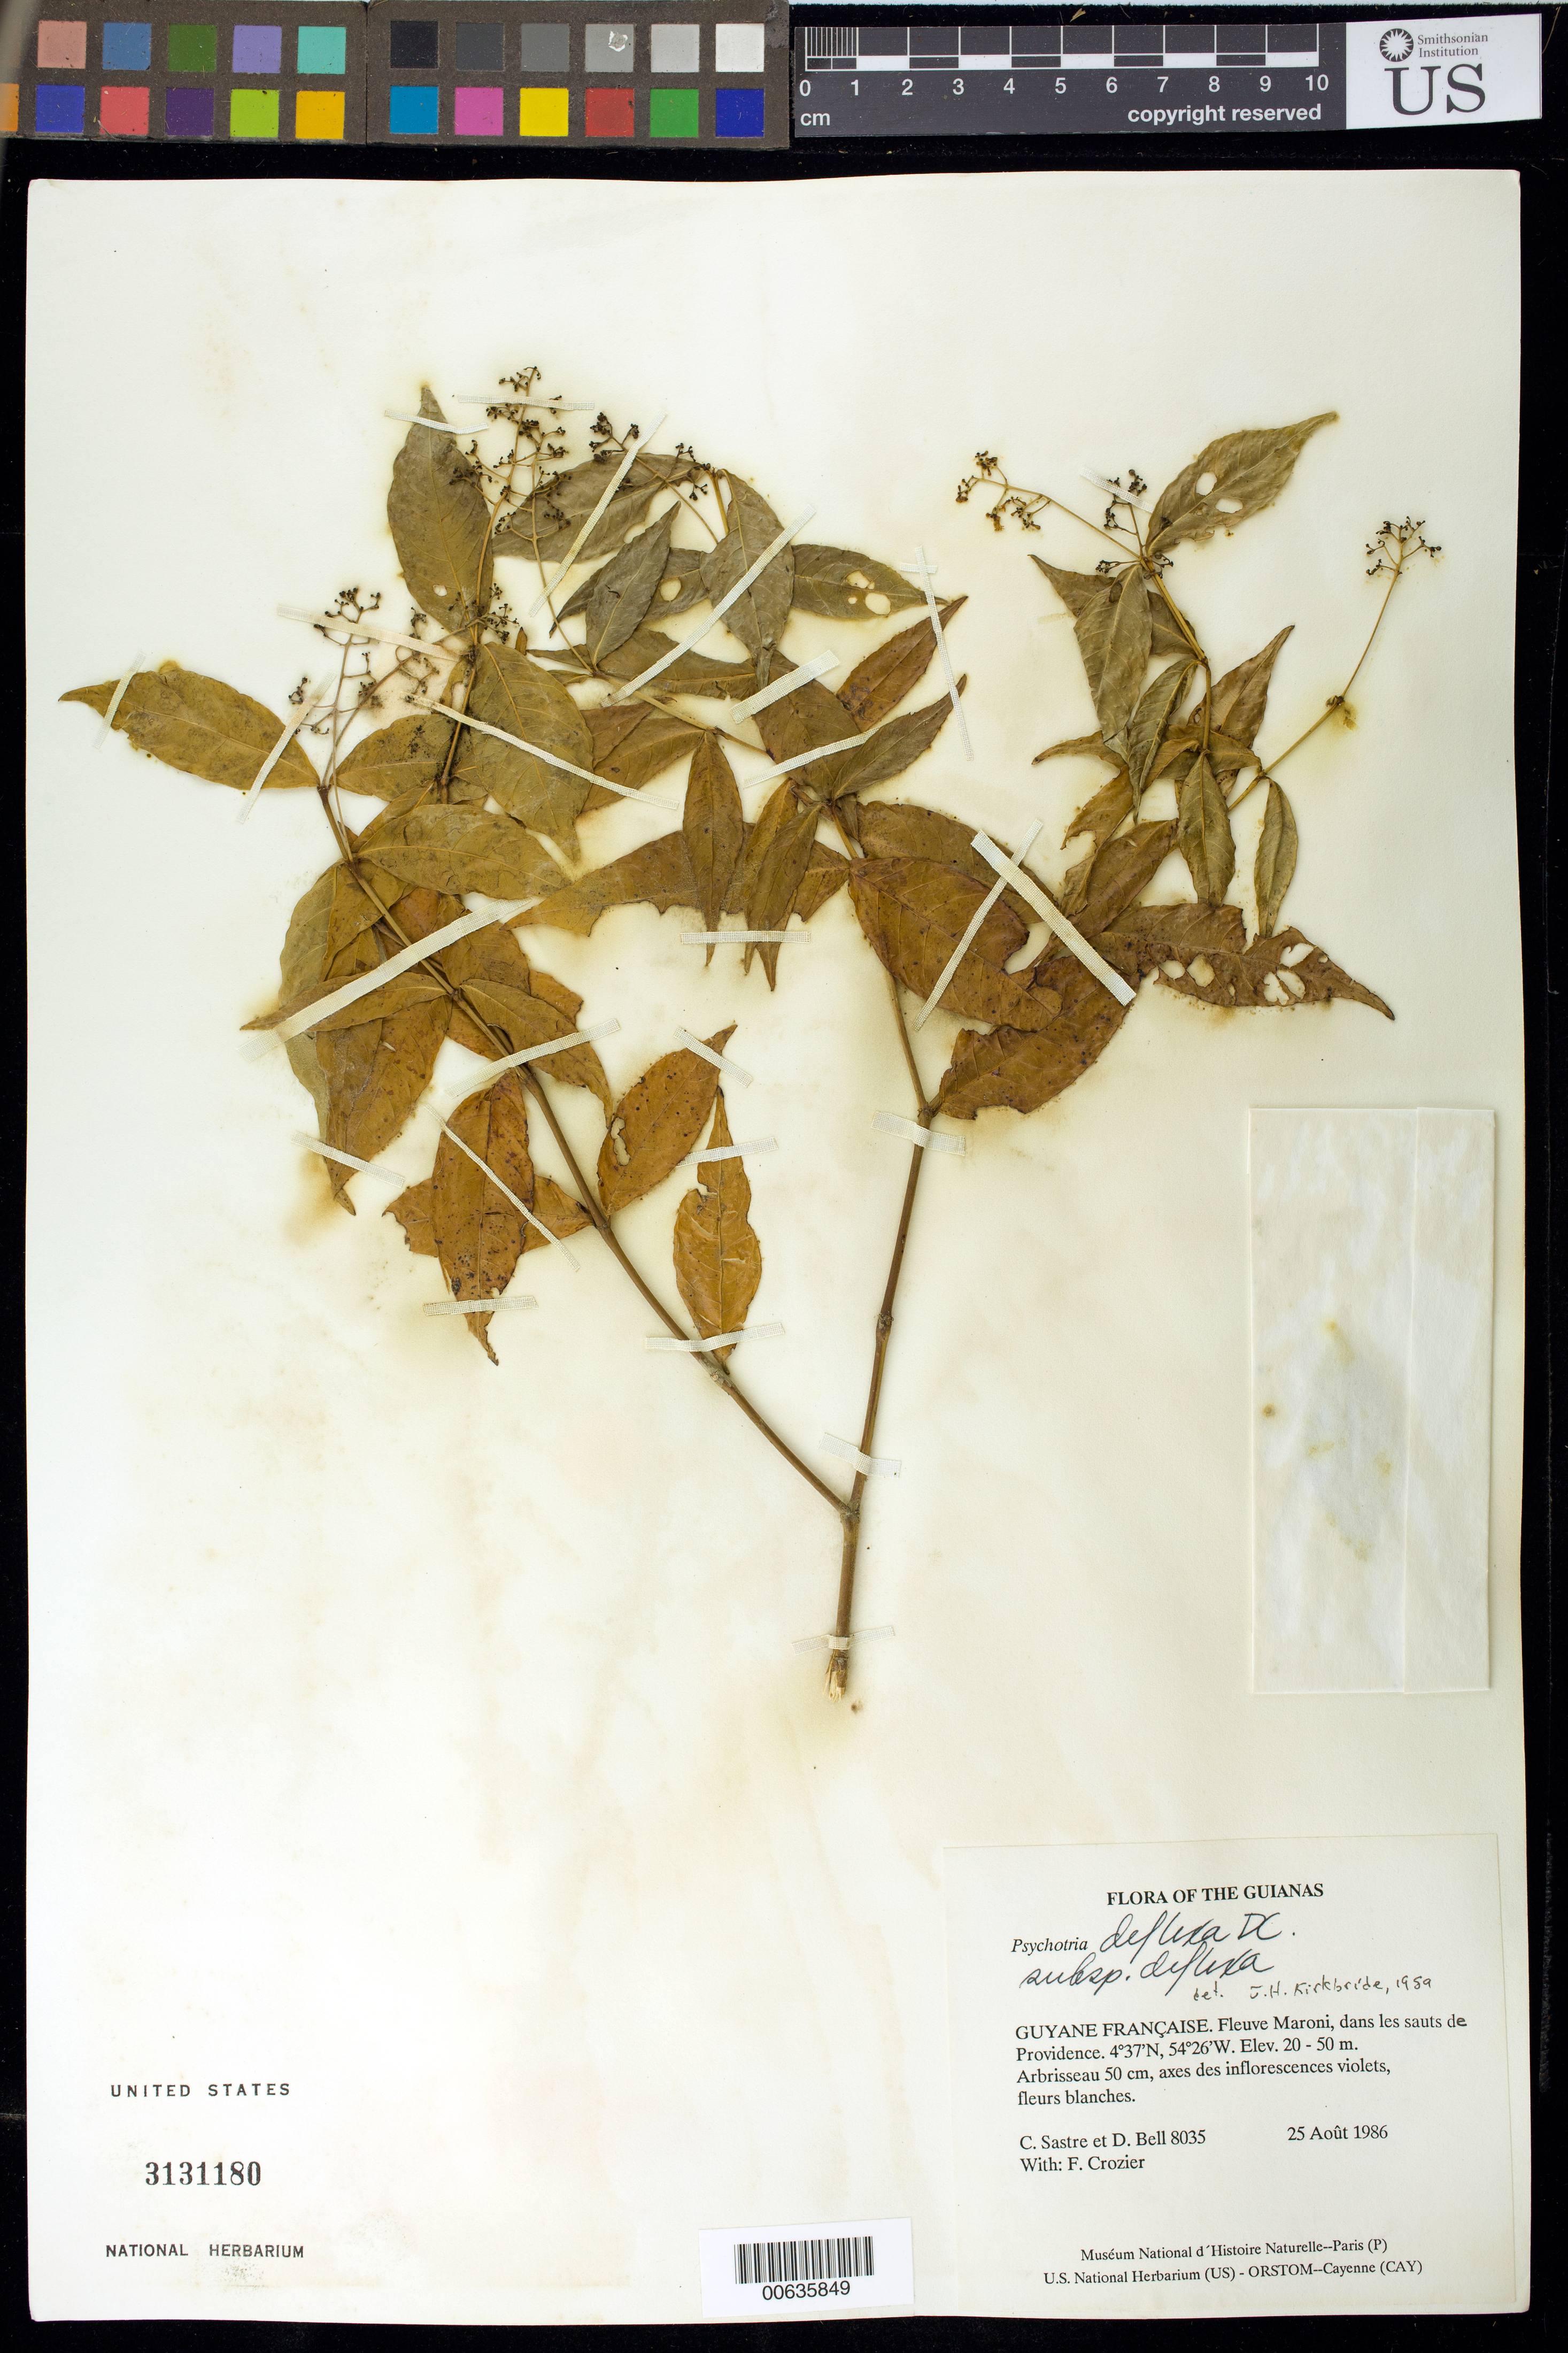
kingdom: Plantae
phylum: Tracheophyta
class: Magnoliopsida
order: Gentianales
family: Rubiaceae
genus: Palicourea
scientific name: Palicourea deflexa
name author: (DC.) Borhidi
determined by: Kirkbride, J. H., Jr.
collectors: C. H. L. Sastre, D. A. Bell & F. Crozier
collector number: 8035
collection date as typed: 25 August 1986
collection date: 1986-08-25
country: French Guiana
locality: Fleuve Maroni, dans les sauts de Providence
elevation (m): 20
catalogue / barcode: US 3131180